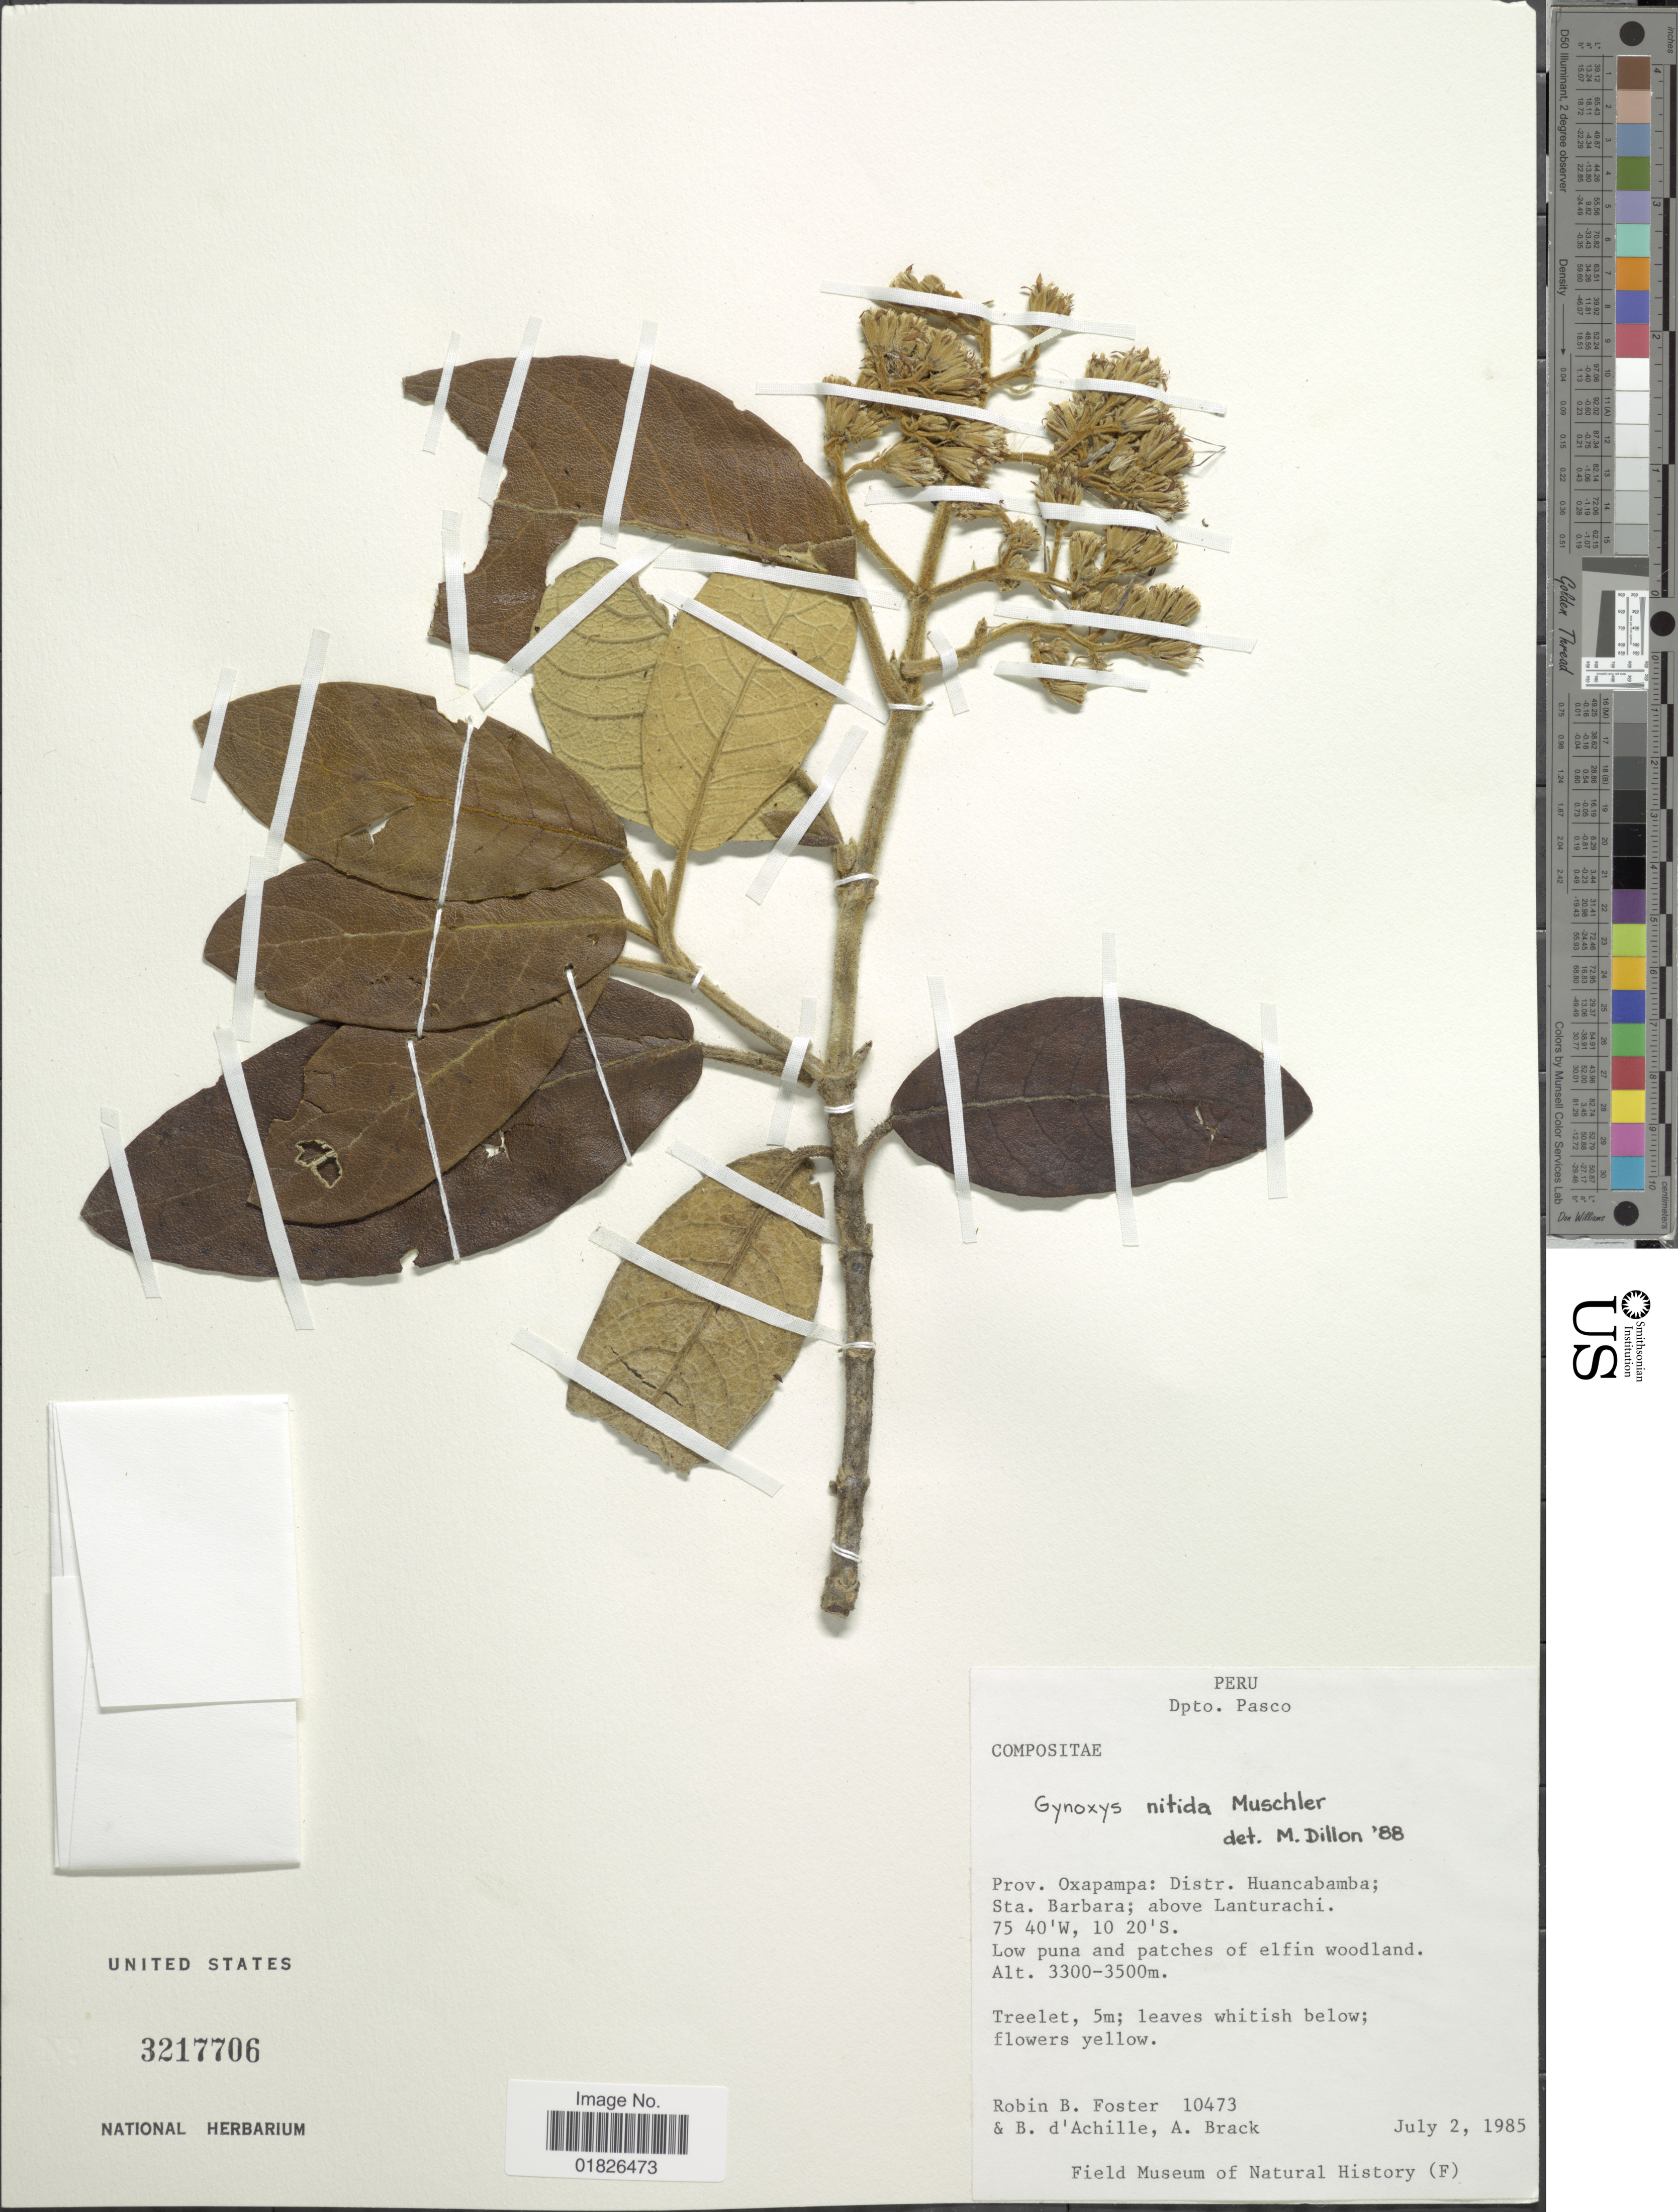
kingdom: Plantae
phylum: Tracheophyta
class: Magnoliopsida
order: Asterales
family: Asteraceae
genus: Gynoxys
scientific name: Gynoxys nitida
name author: Muschl.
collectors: R. B. Foster, B. d'Achille & A. Brack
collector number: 10473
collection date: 1985-07-02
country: Peru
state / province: Pasco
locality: Prov. Oxapampa, Distr. Huancabamba, Sta. Barbara, above Lanturachi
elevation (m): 3300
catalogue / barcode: US 3217706